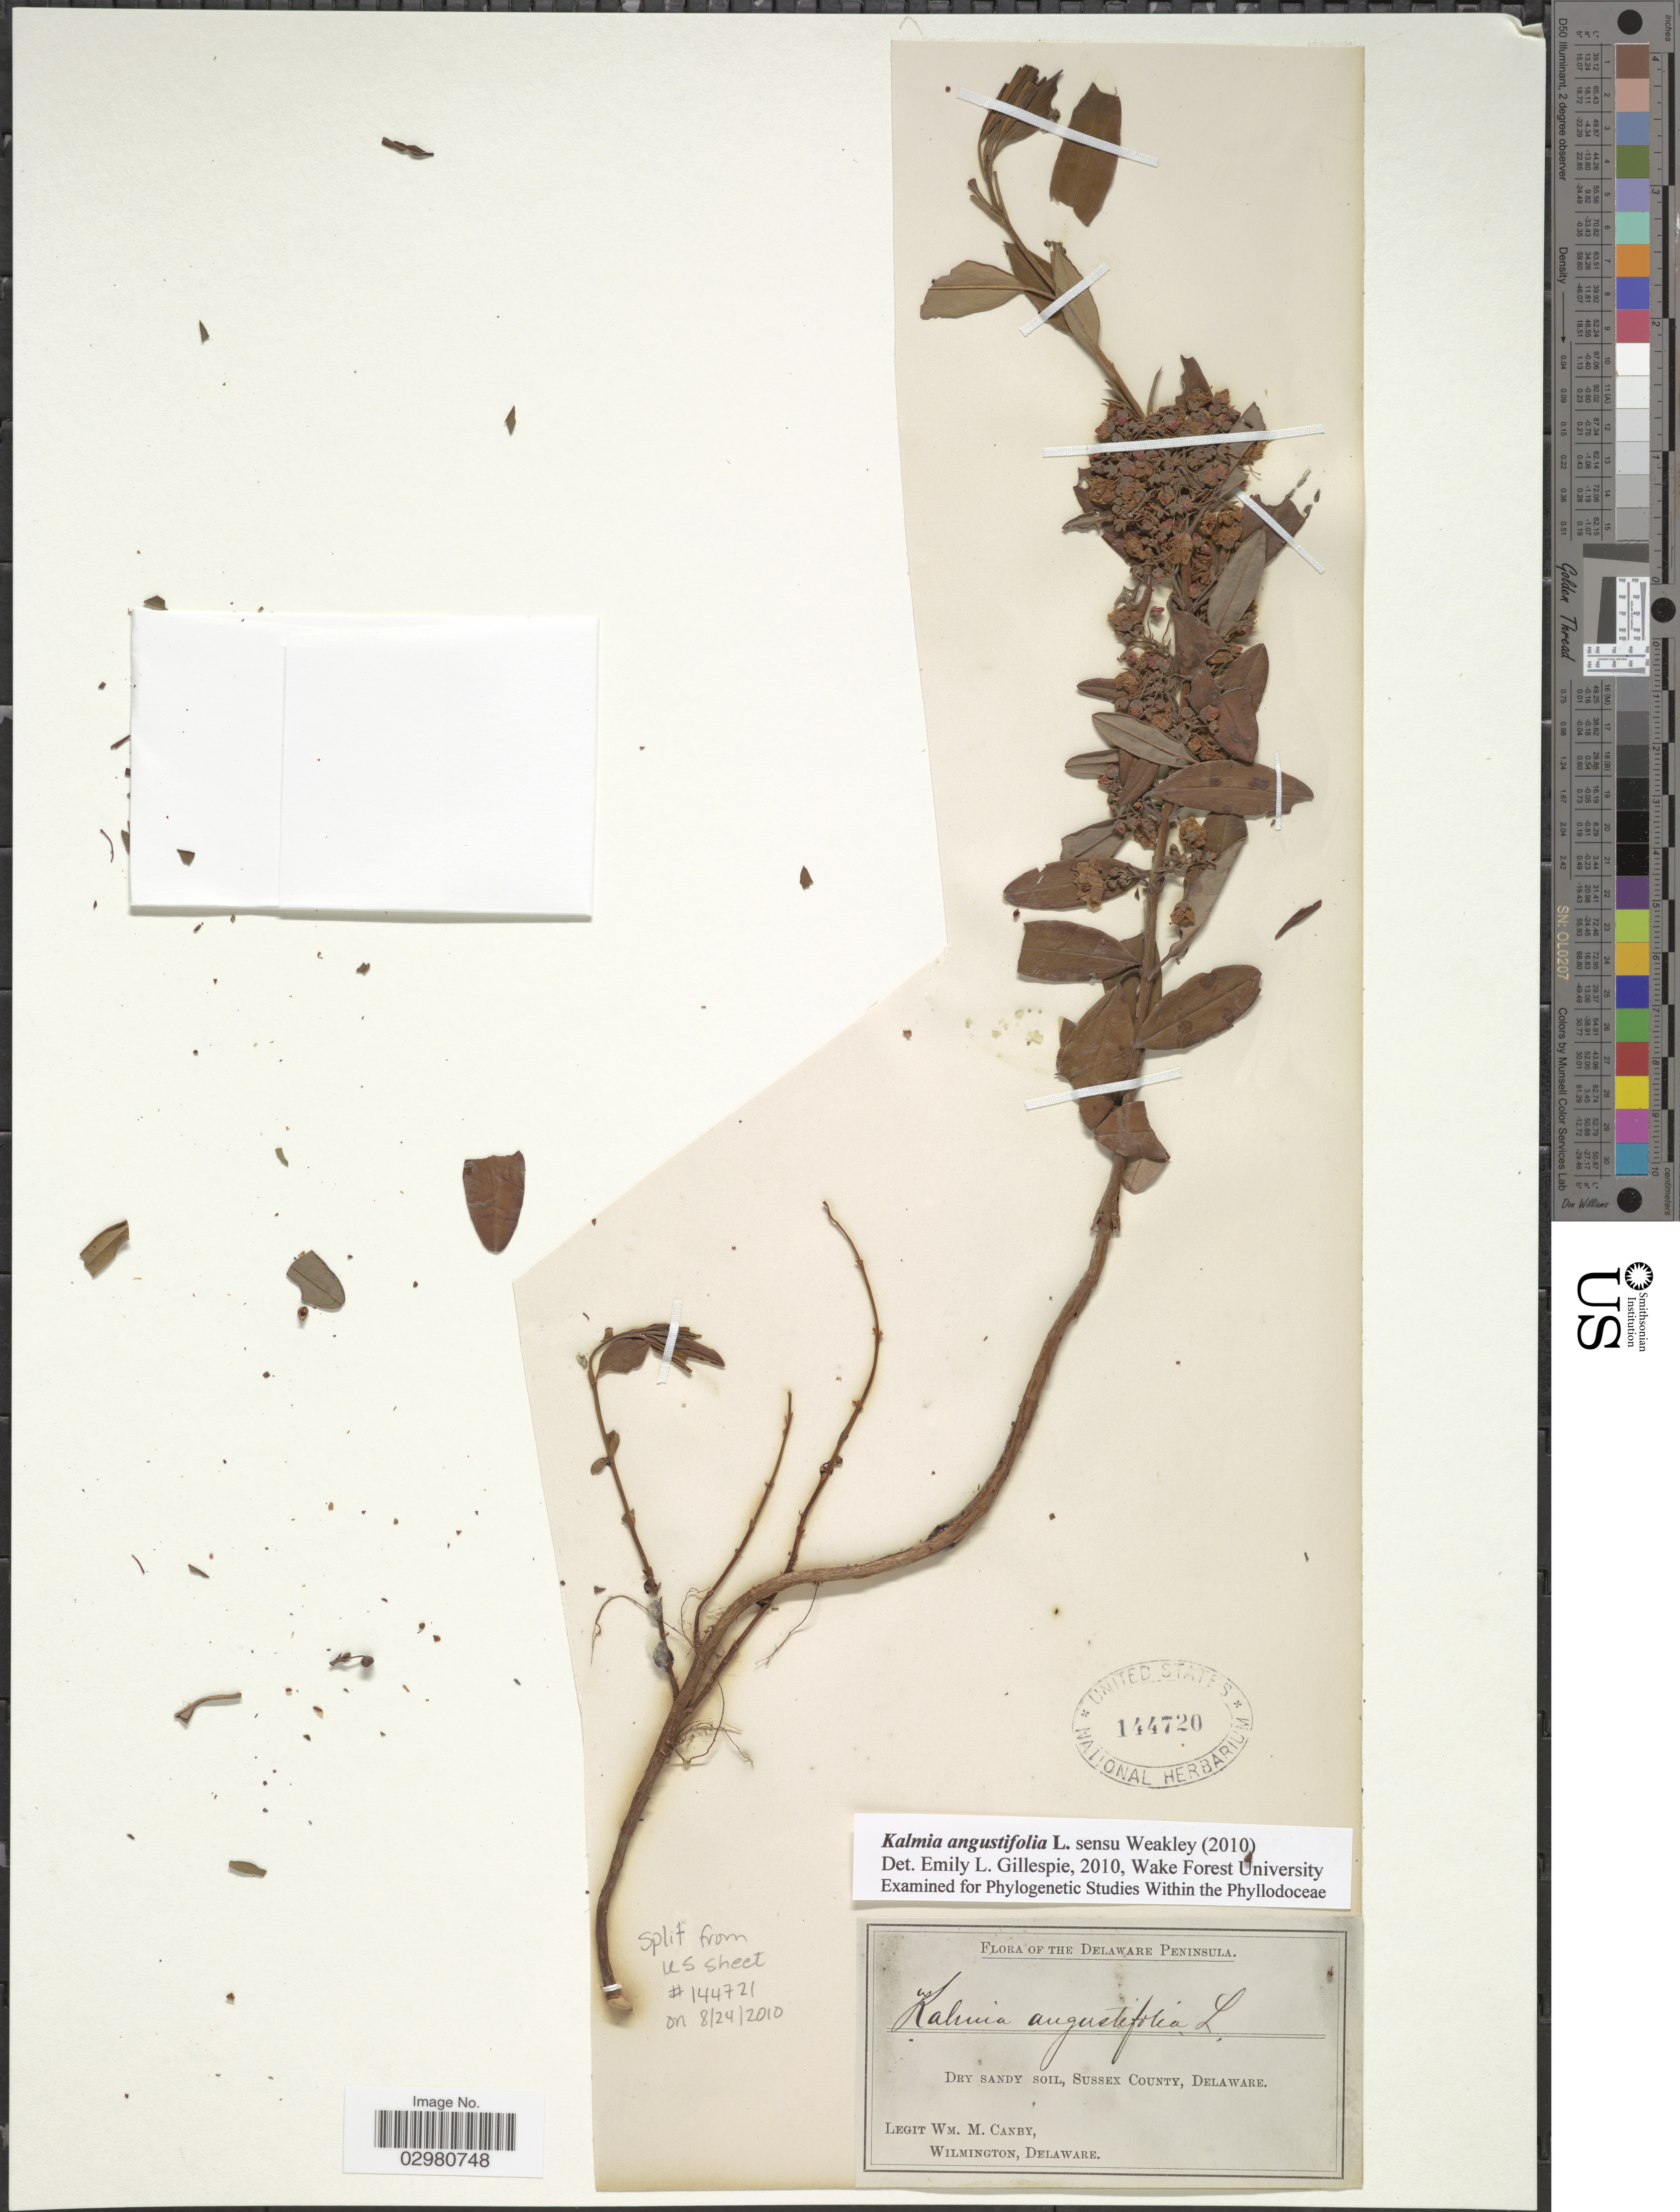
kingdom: Plantae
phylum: Tracheophyta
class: Magnoliopsida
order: Ericales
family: Ericaceae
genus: Kalmia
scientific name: Kalmia angustifolia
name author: L.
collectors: W. M. Canby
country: United States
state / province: Delaware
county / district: Sussex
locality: Delaware Peninsula. Sussex County.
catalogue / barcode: US 144720